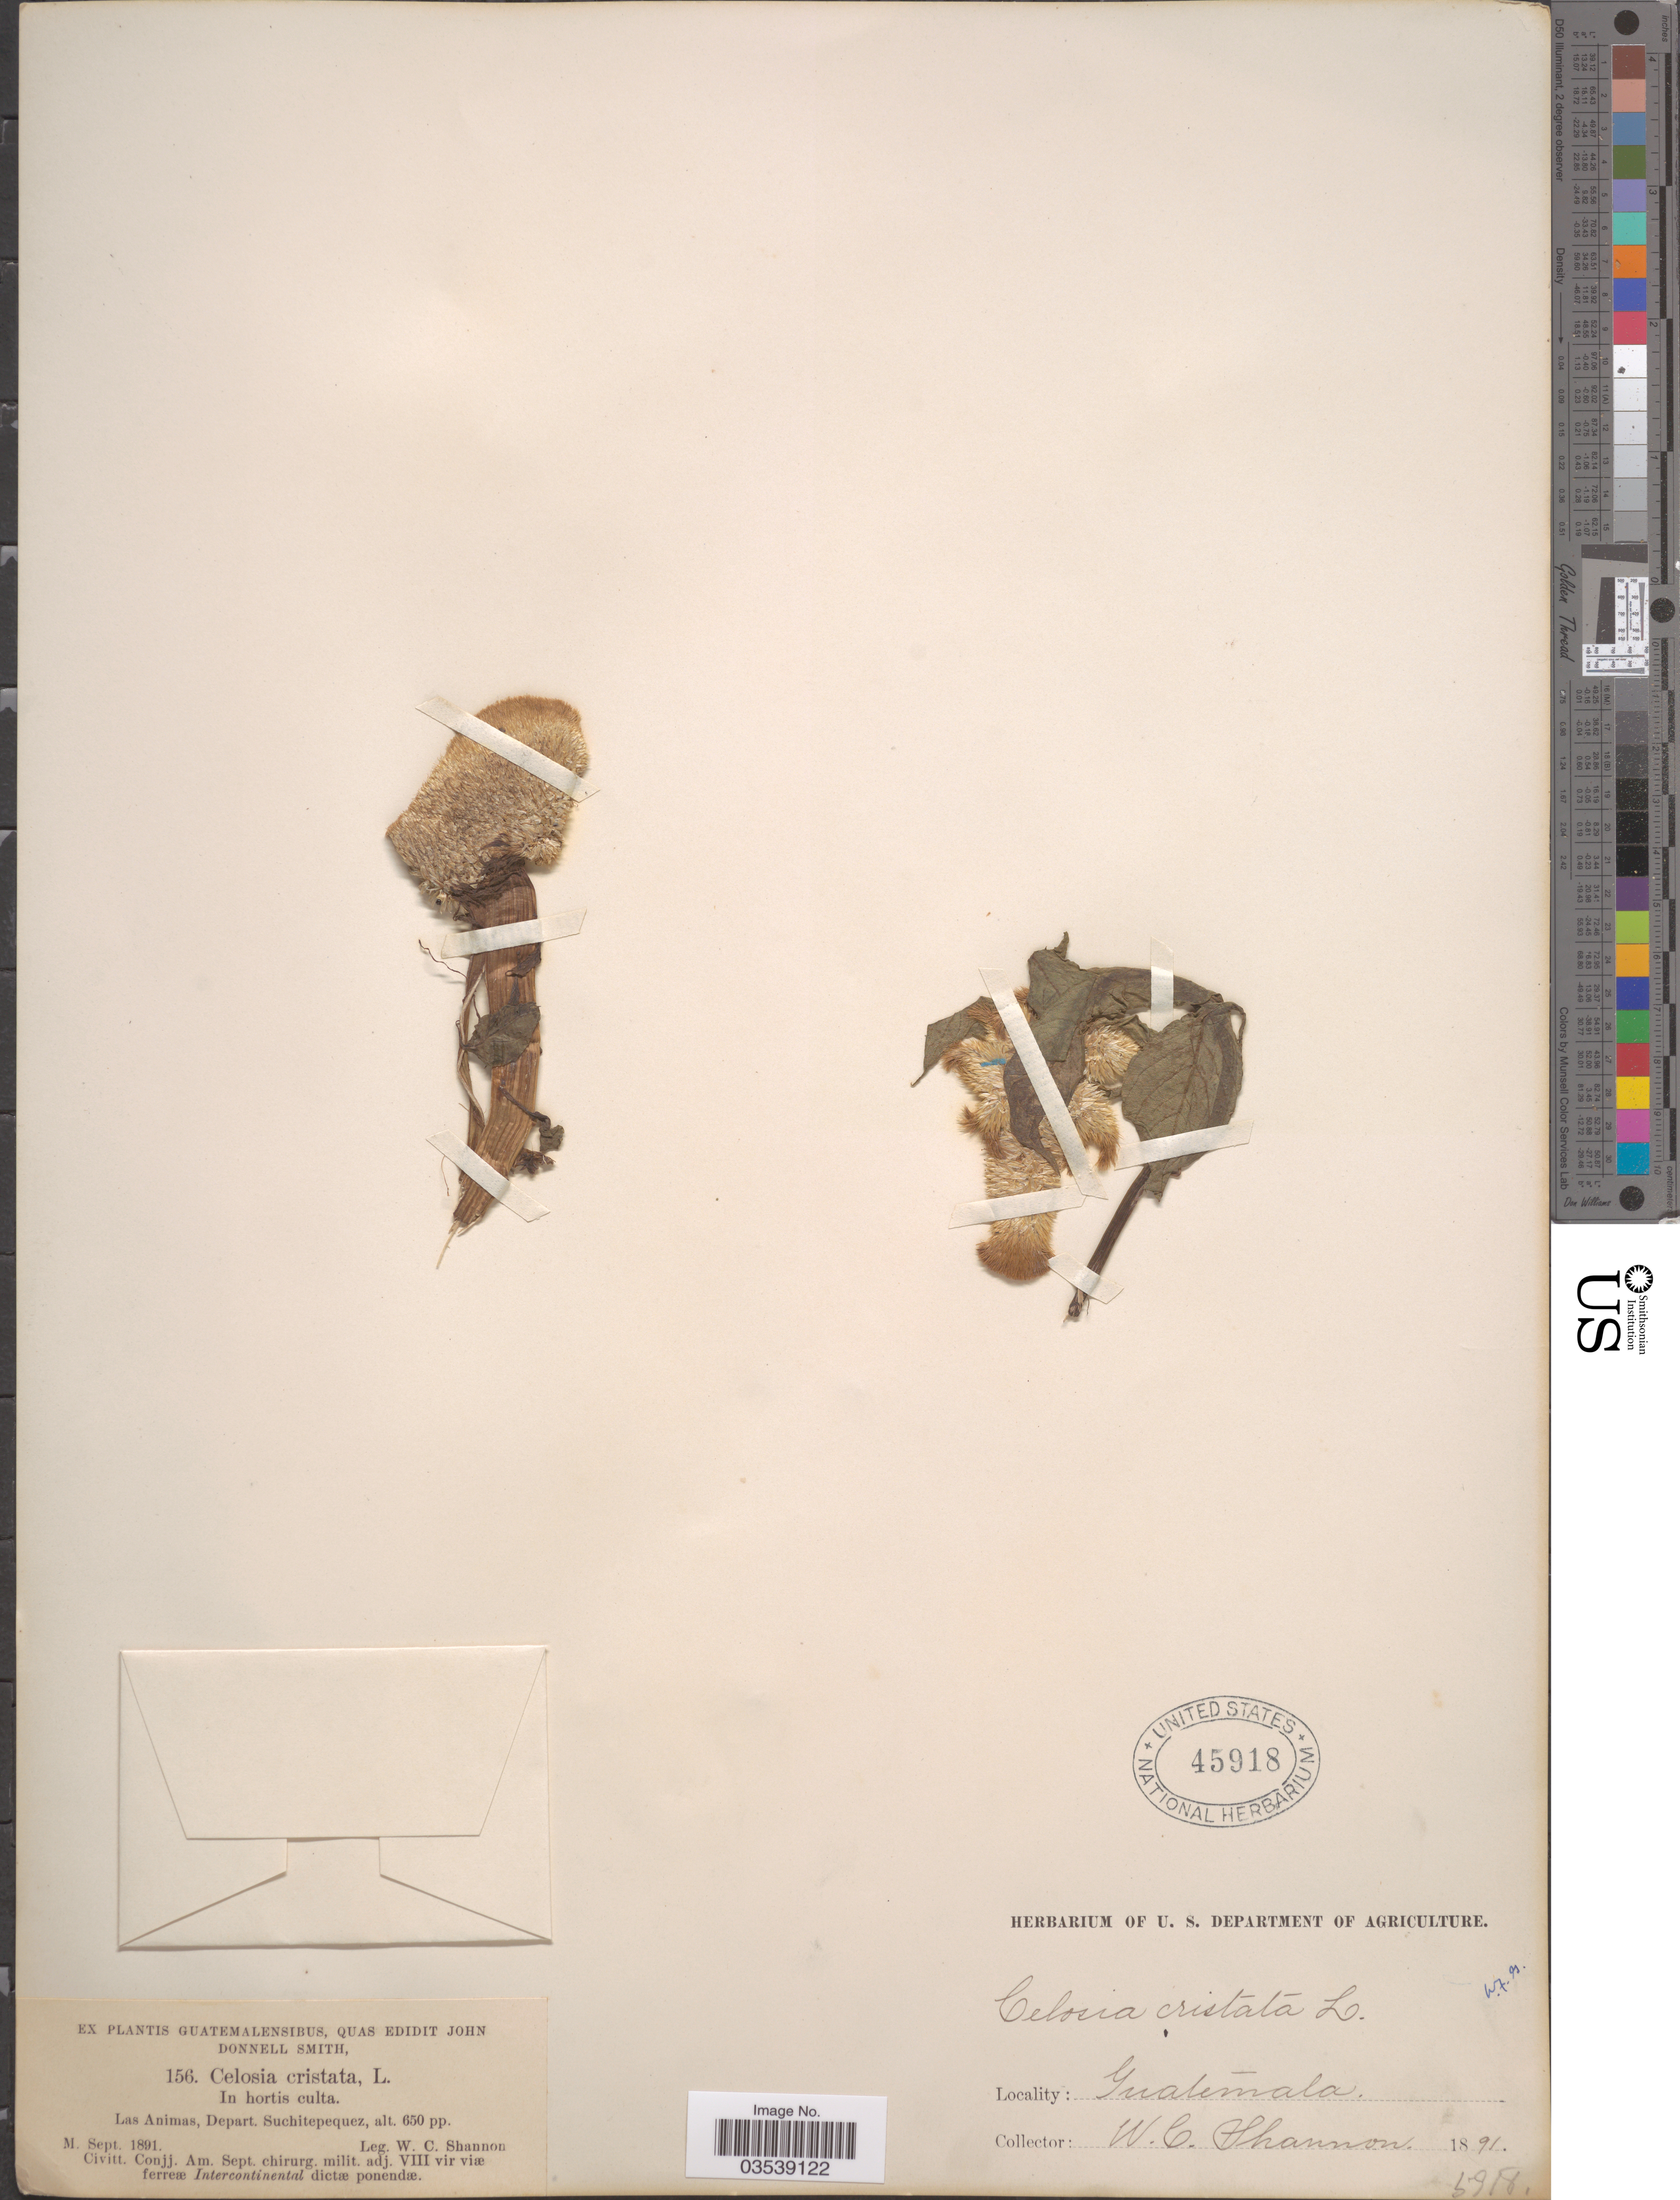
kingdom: Plantae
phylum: Tracheophyta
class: Magnoliopsida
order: Caryophyllales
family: Amaranthaceae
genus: Celosia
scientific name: Celosia cristata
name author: L.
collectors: W. C. Shannon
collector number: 156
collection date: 1891-09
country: Guatemala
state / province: Suchitepéquez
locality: Las Animas, Depart. Suchitepequez.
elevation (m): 198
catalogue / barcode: US 45918